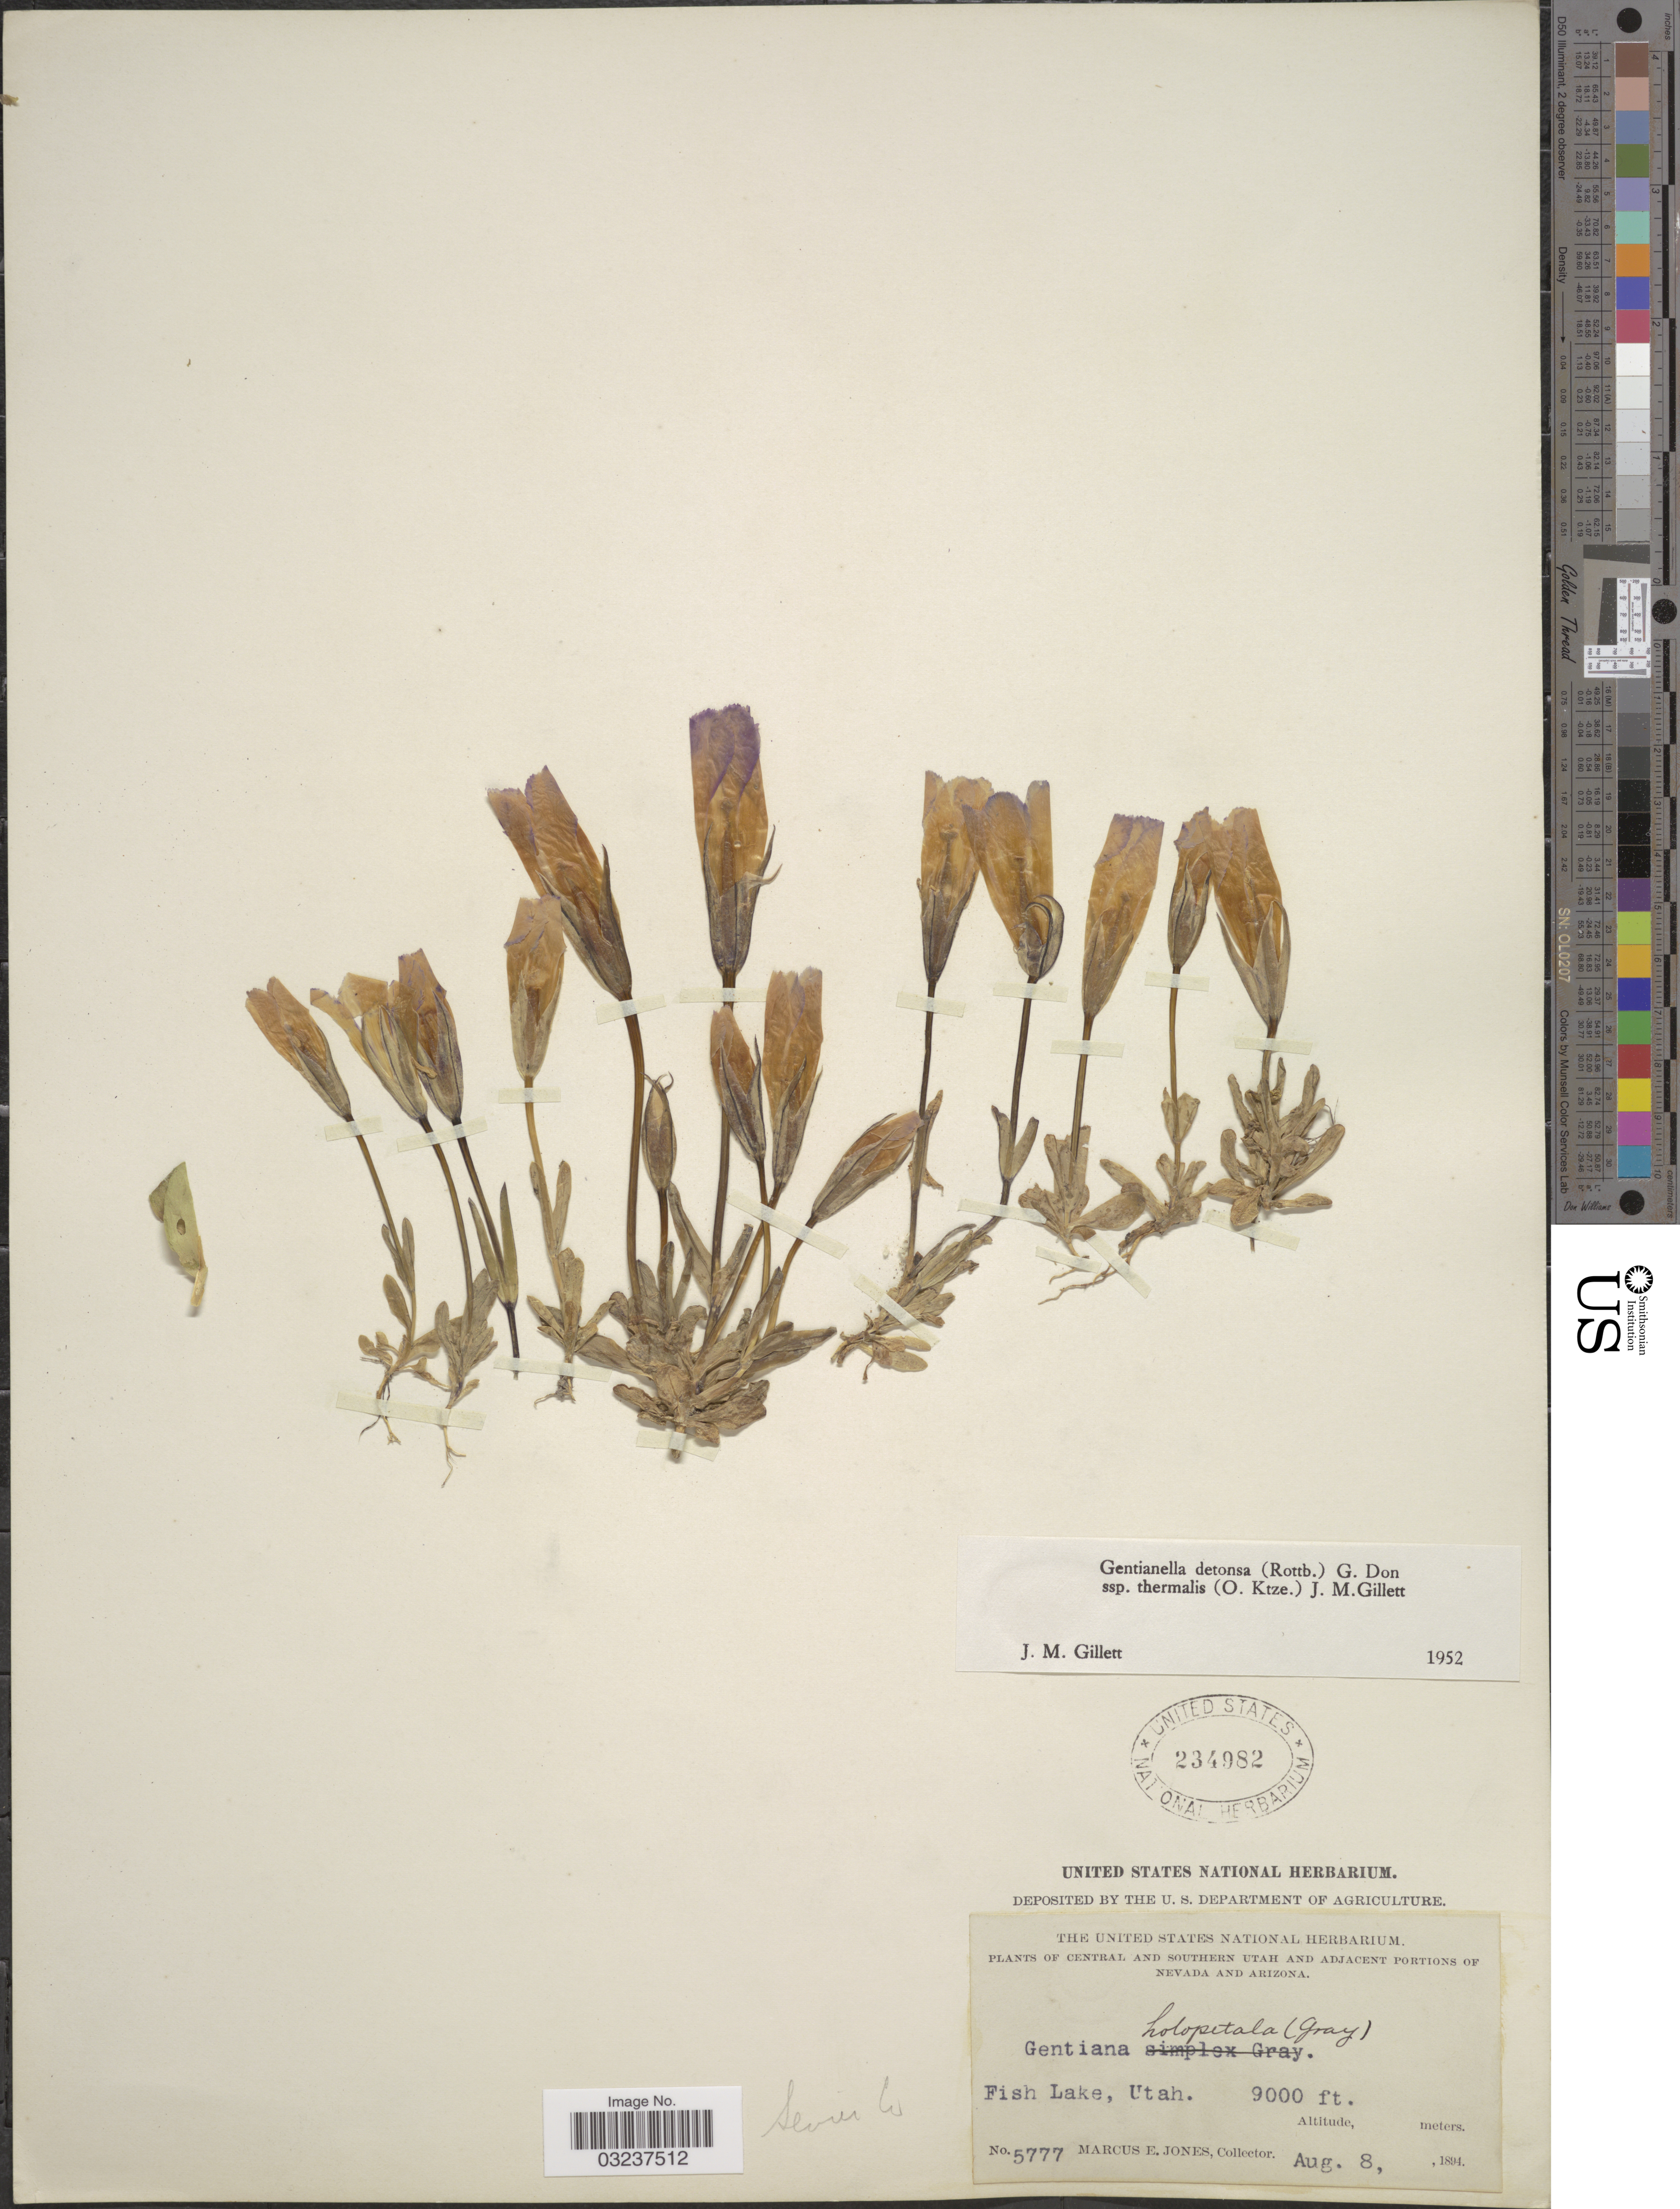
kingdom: Plantae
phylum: Tracheophyta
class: Magnoliopsida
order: Gentianales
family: Gentianaceae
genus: Gentianella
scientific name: Gentianella detonsa subsp. elegans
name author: (A. Gray) J.M. Gillett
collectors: M. E. Jones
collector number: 5777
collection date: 1894-08-08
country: United States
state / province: Utah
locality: Central and Southern Utah, Fish Lake.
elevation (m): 2743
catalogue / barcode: US 234982